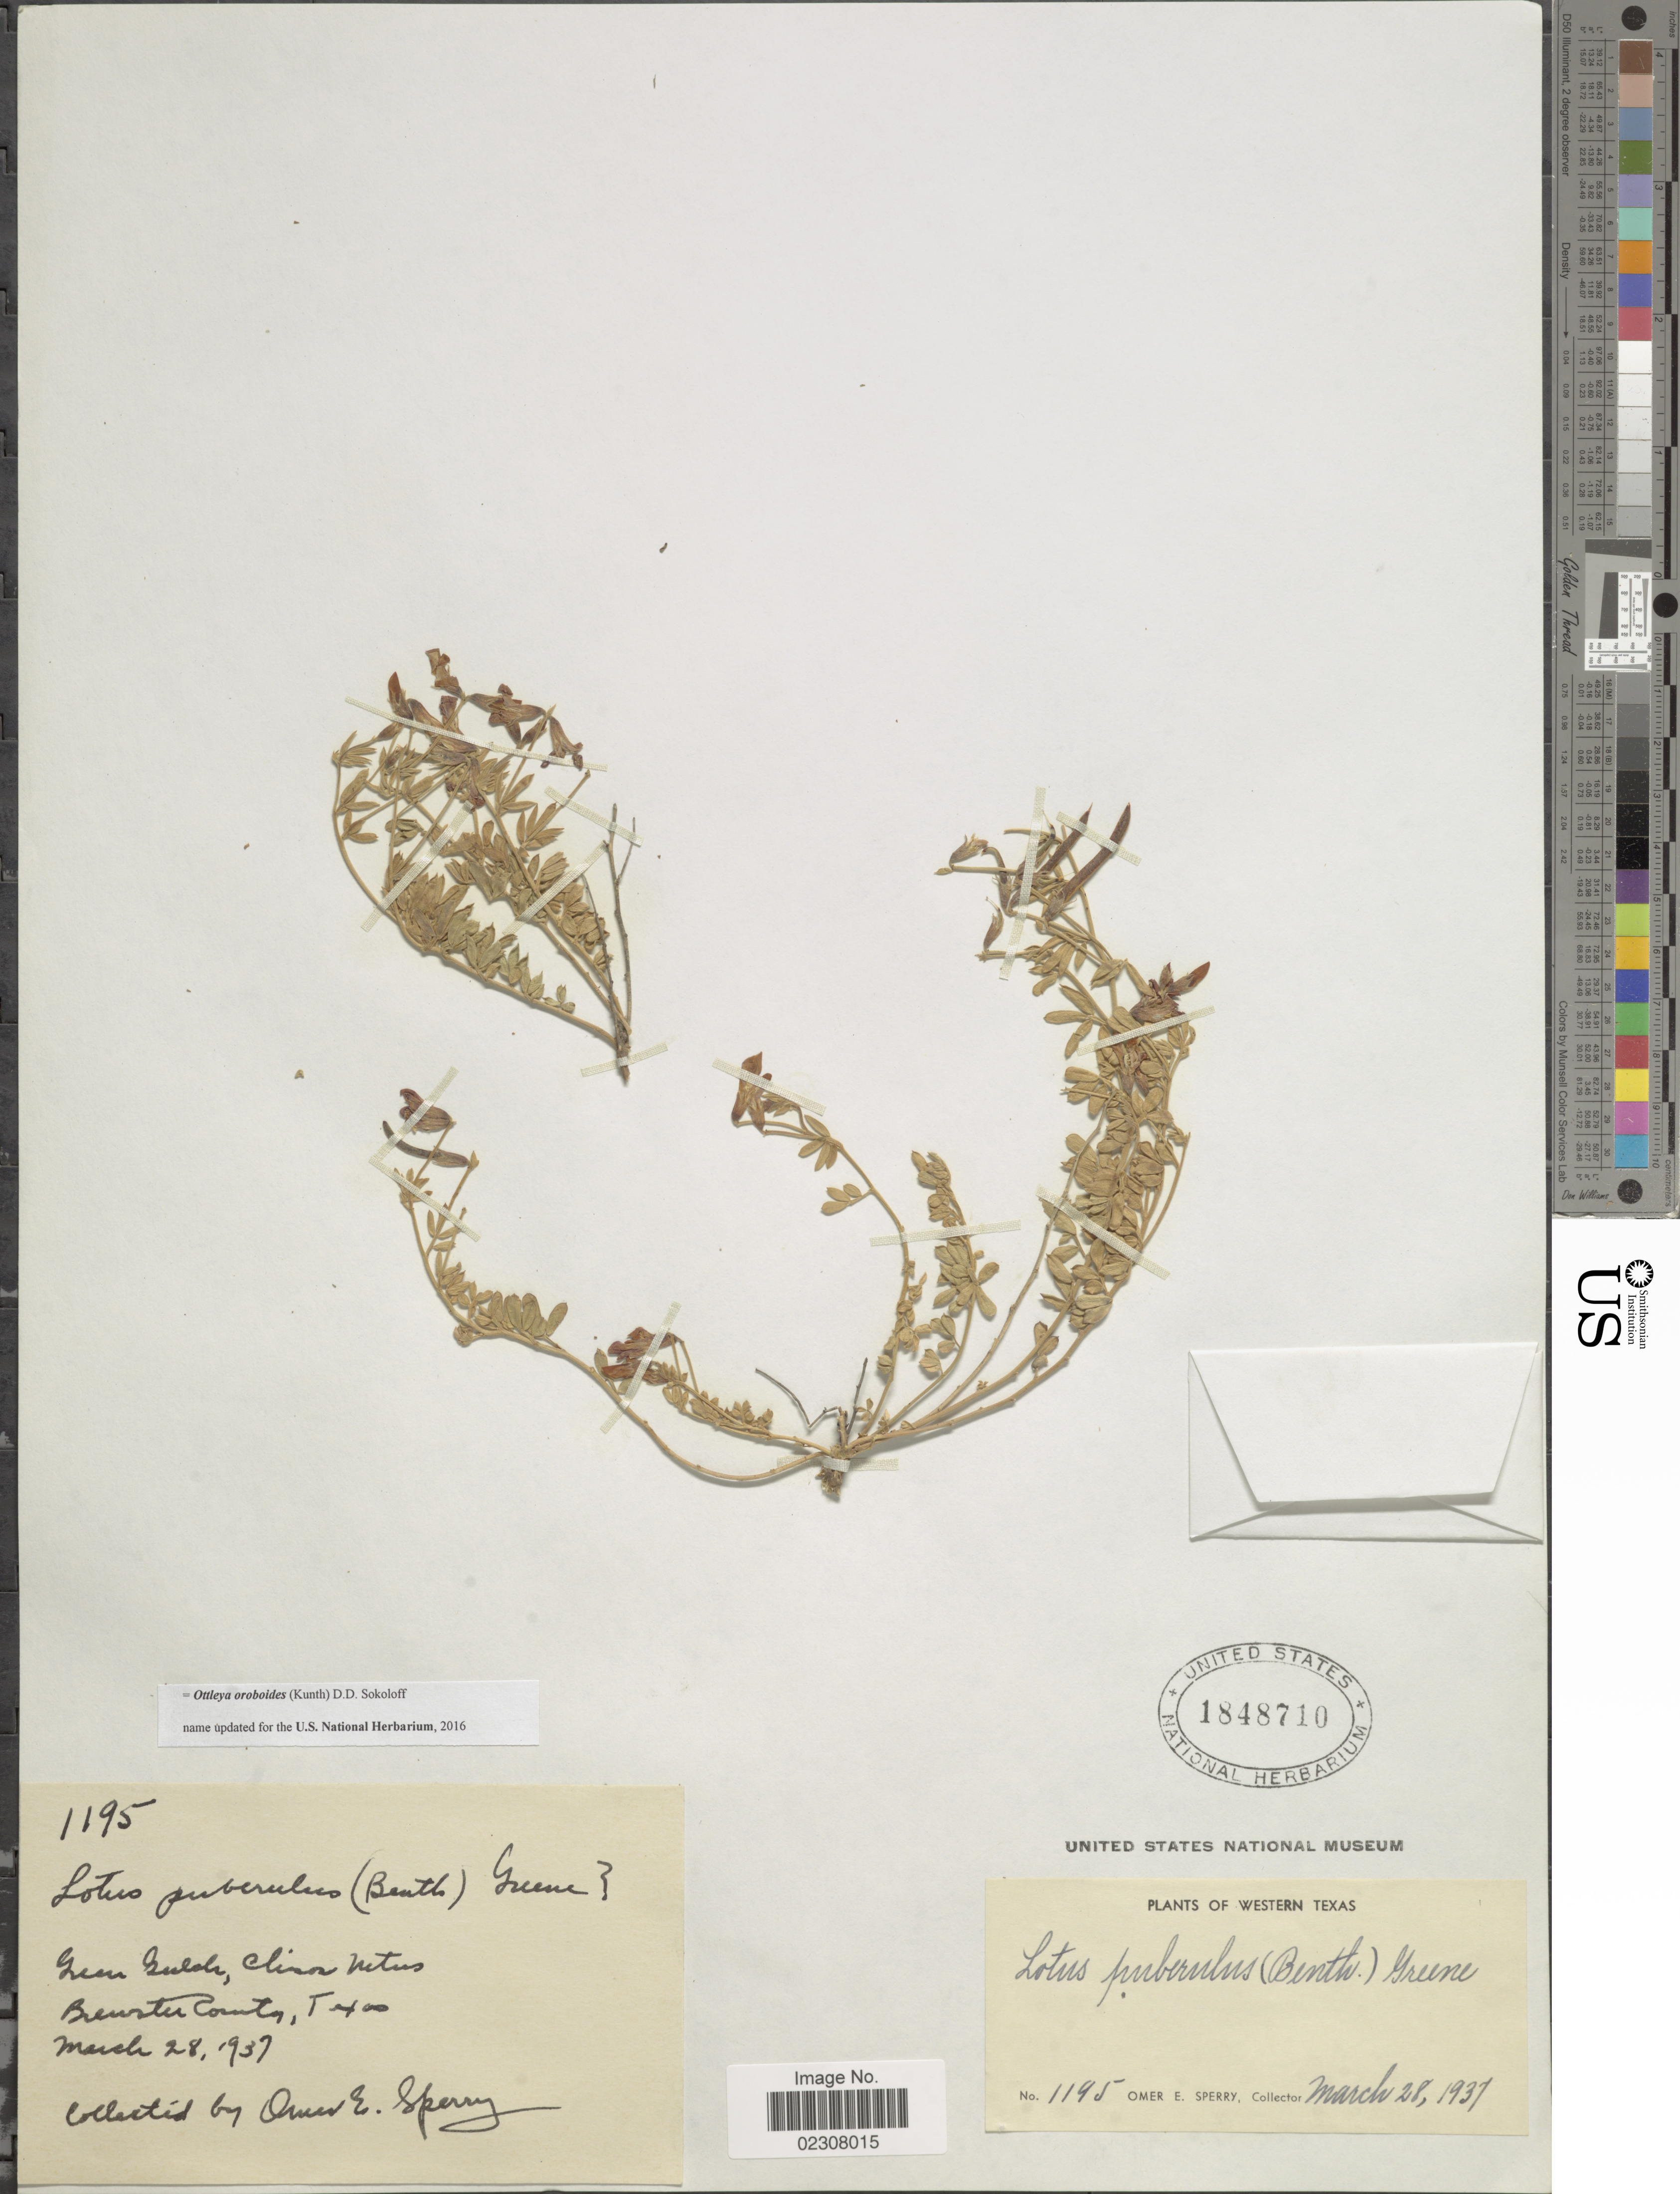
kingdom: Plantae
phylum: Tracheophyta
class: Magnoliopsida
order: Fabales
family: Fabaceae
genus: Ottleya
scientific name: Ottleya oroboides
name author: (Kunth) D.D. Sokoloff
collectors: O. E. Sperry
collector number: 1195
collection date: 1937-03-28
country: United States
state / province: Texas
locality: Western Texas, Green Gulch, Clinon Mtns, Brewster County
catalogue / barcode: US 1848710